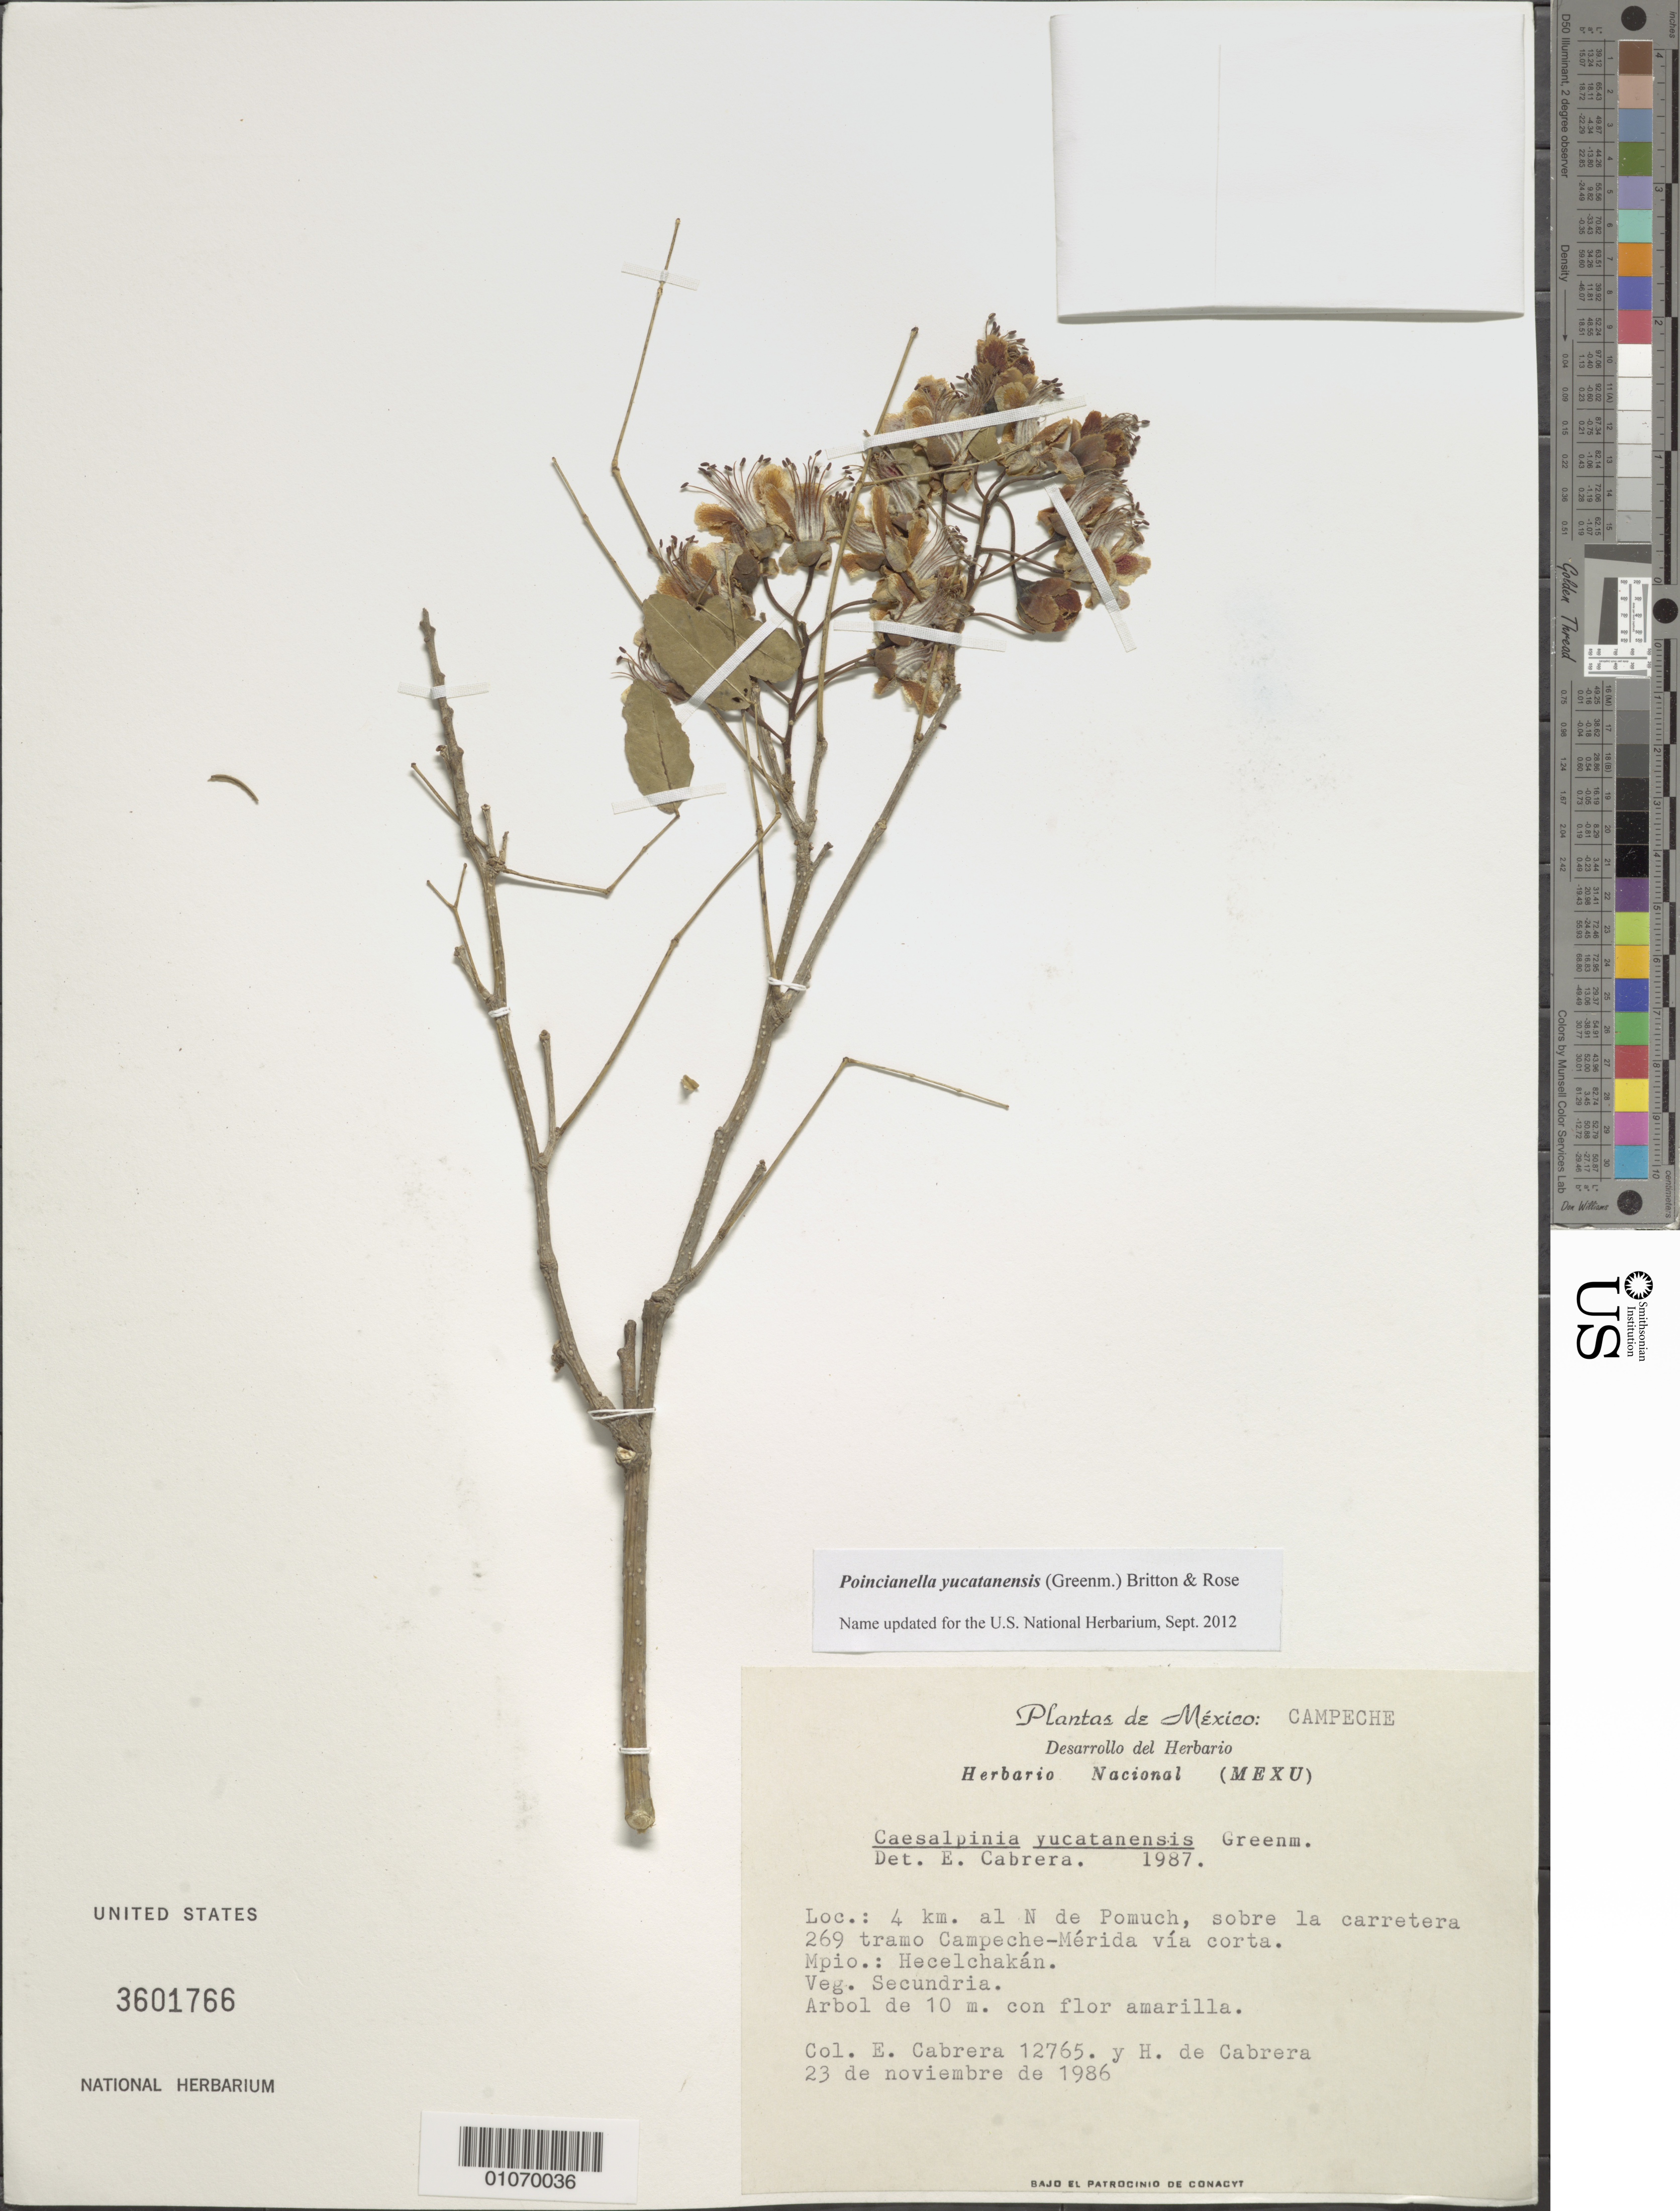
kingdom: Plantae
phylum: Tracheophyta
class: Magnoliopsida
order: Fabales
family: Fabaceae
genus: Erythrostemon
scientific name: Erythrostemon yucatanensis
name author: (Greenm.) Gagnon & G.P. Lewis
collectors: E. Cabrera & H. de Cabrera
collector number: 12765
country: Mexico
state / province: Campeche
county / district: Hecelchakan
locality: N of Pomuch, sobre la carretera 269 tramo Camoeche-Merida via corta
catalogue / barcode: US 3601766